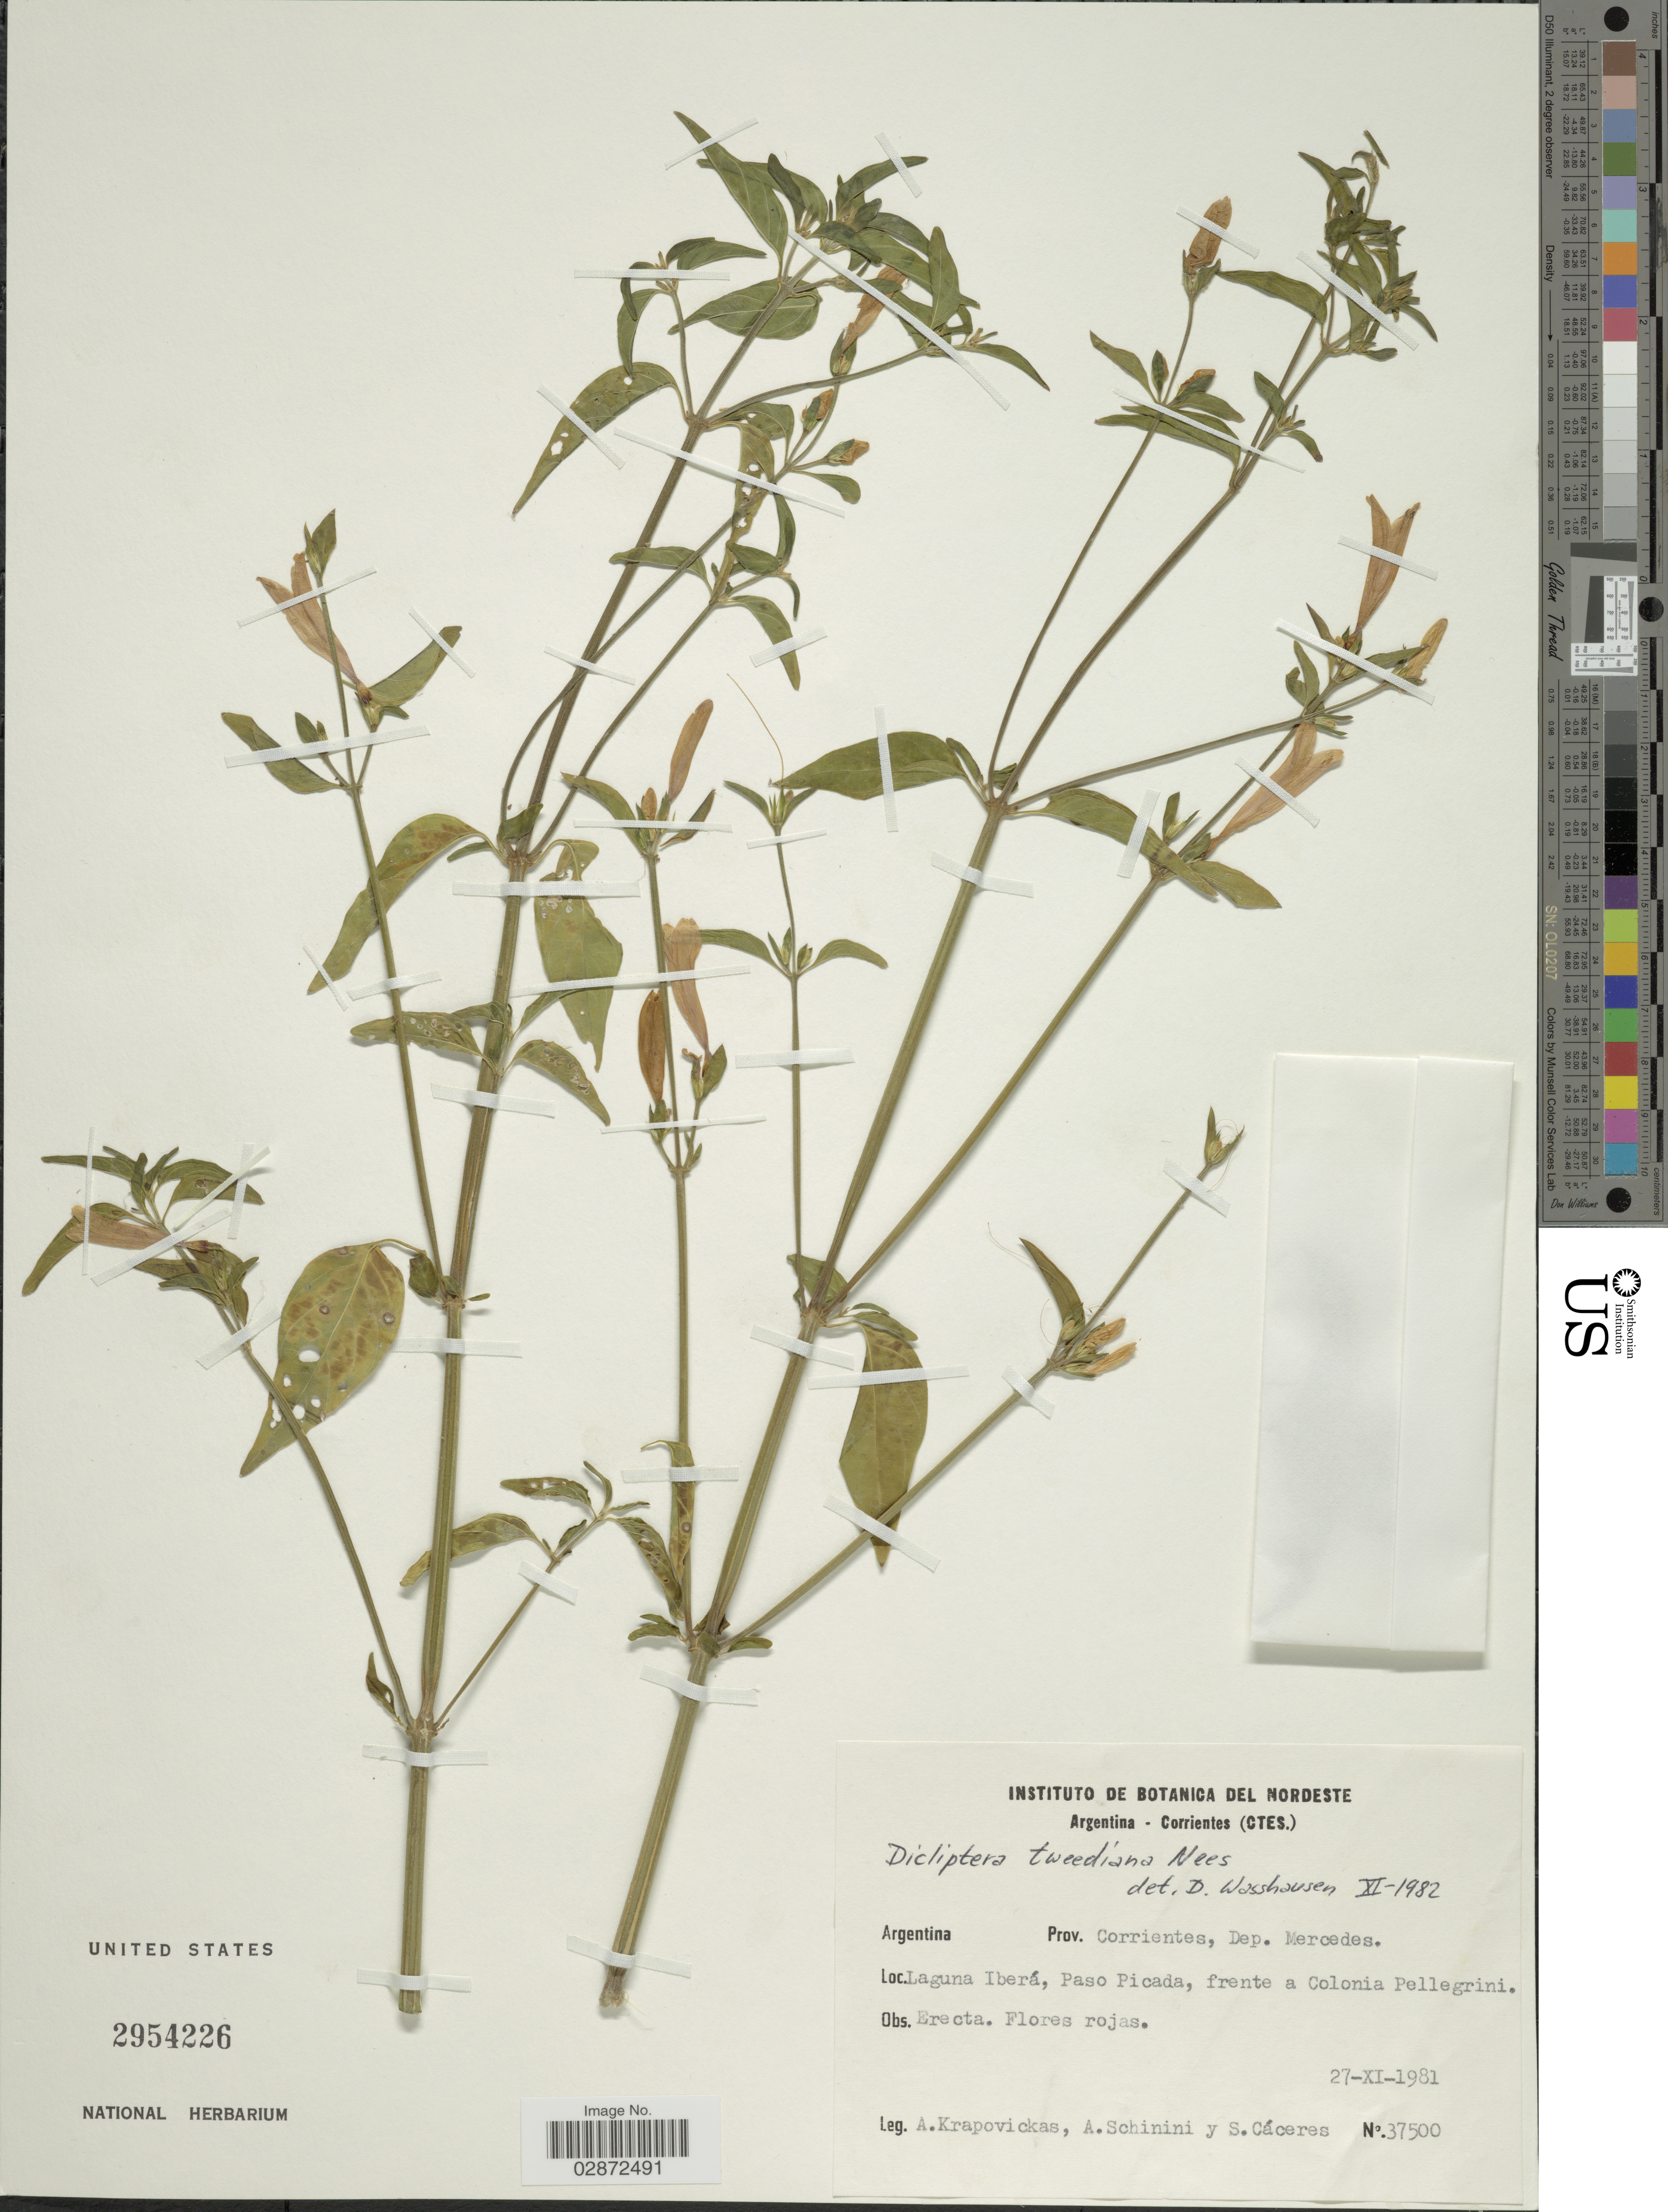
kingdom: Plantae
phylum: Tracheophyta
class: Magnoliopsida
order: Lamiales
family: Acanthaceae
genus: Dicliptera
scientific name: Dicliptera squarrosa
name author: Nees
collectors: A. Krapovickas, A. Schinini & S. Cáceres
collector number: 37500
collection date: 1981-11-27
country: Argentina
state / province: Corrientes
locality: Prov. Corrientes, Dep. Mercedes. Laguna Iberá, Paso Picada, frente a Colonia Pellegrini.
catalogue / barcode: US 2954226